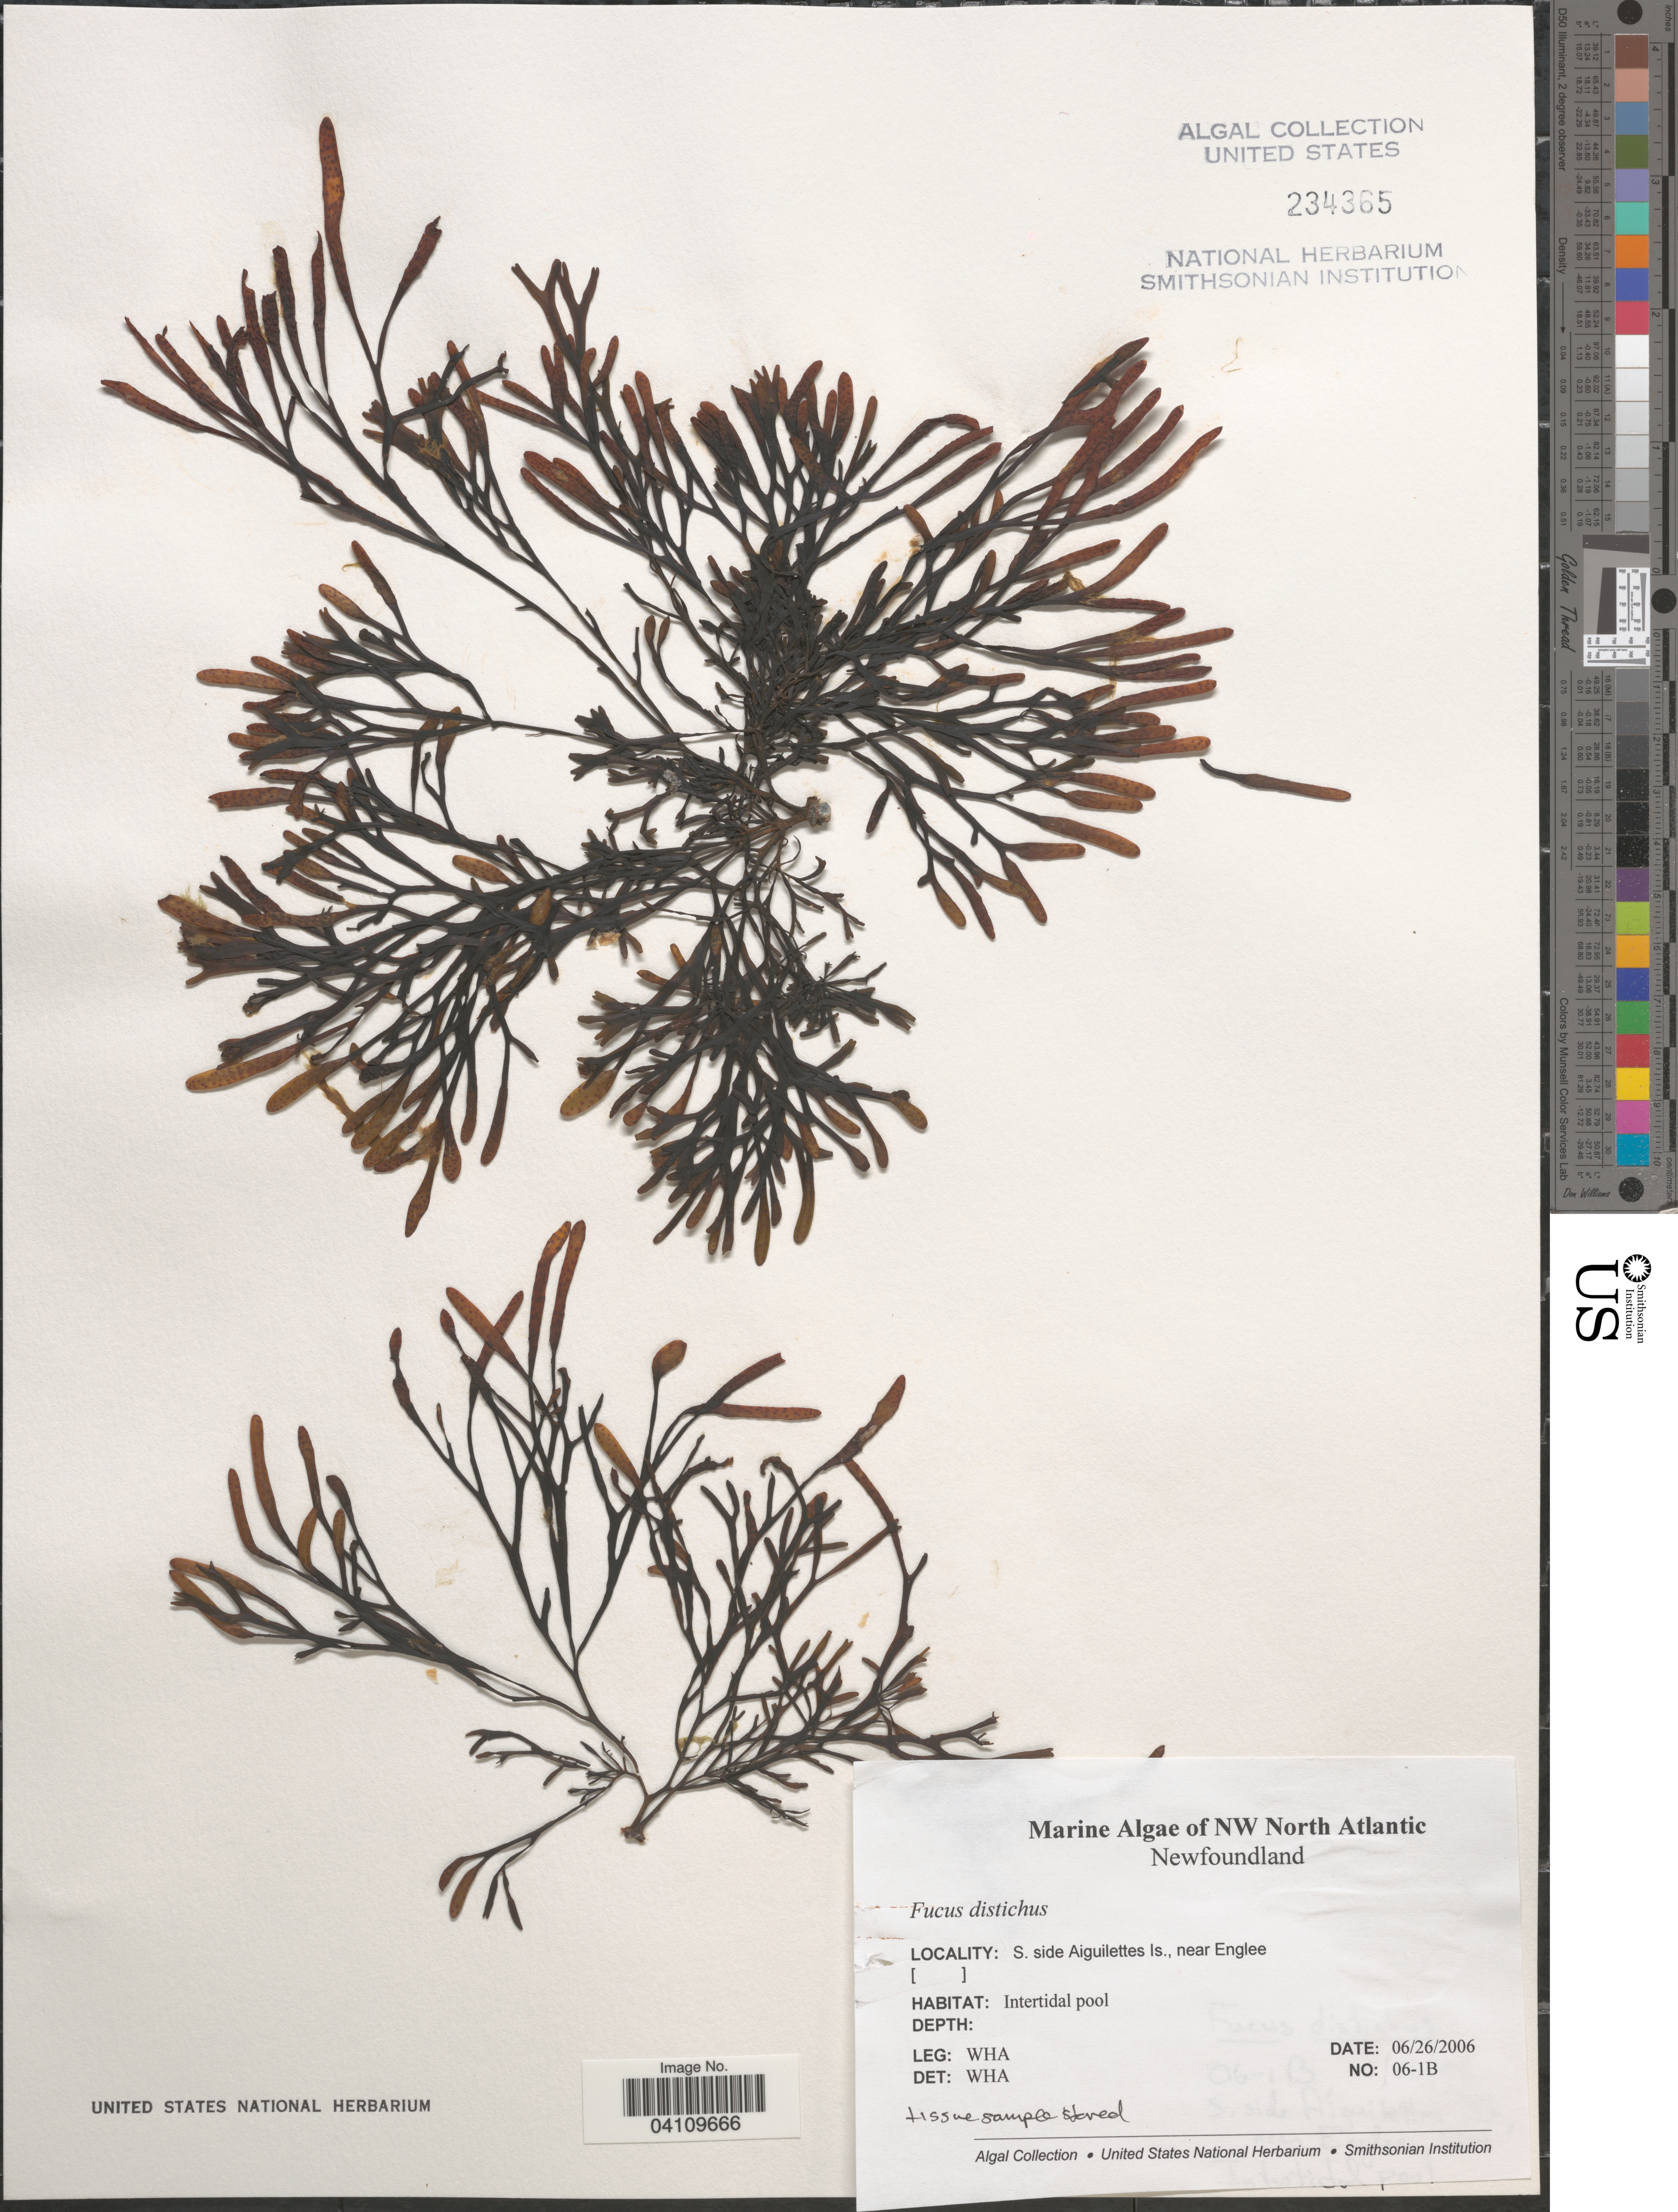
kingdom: Chromista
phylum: Ochrophyta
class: Phaeophyceae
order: Fucales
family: Fucaceae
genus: Fucus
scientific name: Fucus distichus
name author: L.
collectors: W. H. Adey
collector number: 06-1B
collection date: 2006-06-26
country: Canada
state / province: Newfoundland and Labrador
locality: NW North Atlantic. S. side Aiguilettes Is., near Englee.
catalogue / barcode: US 234365